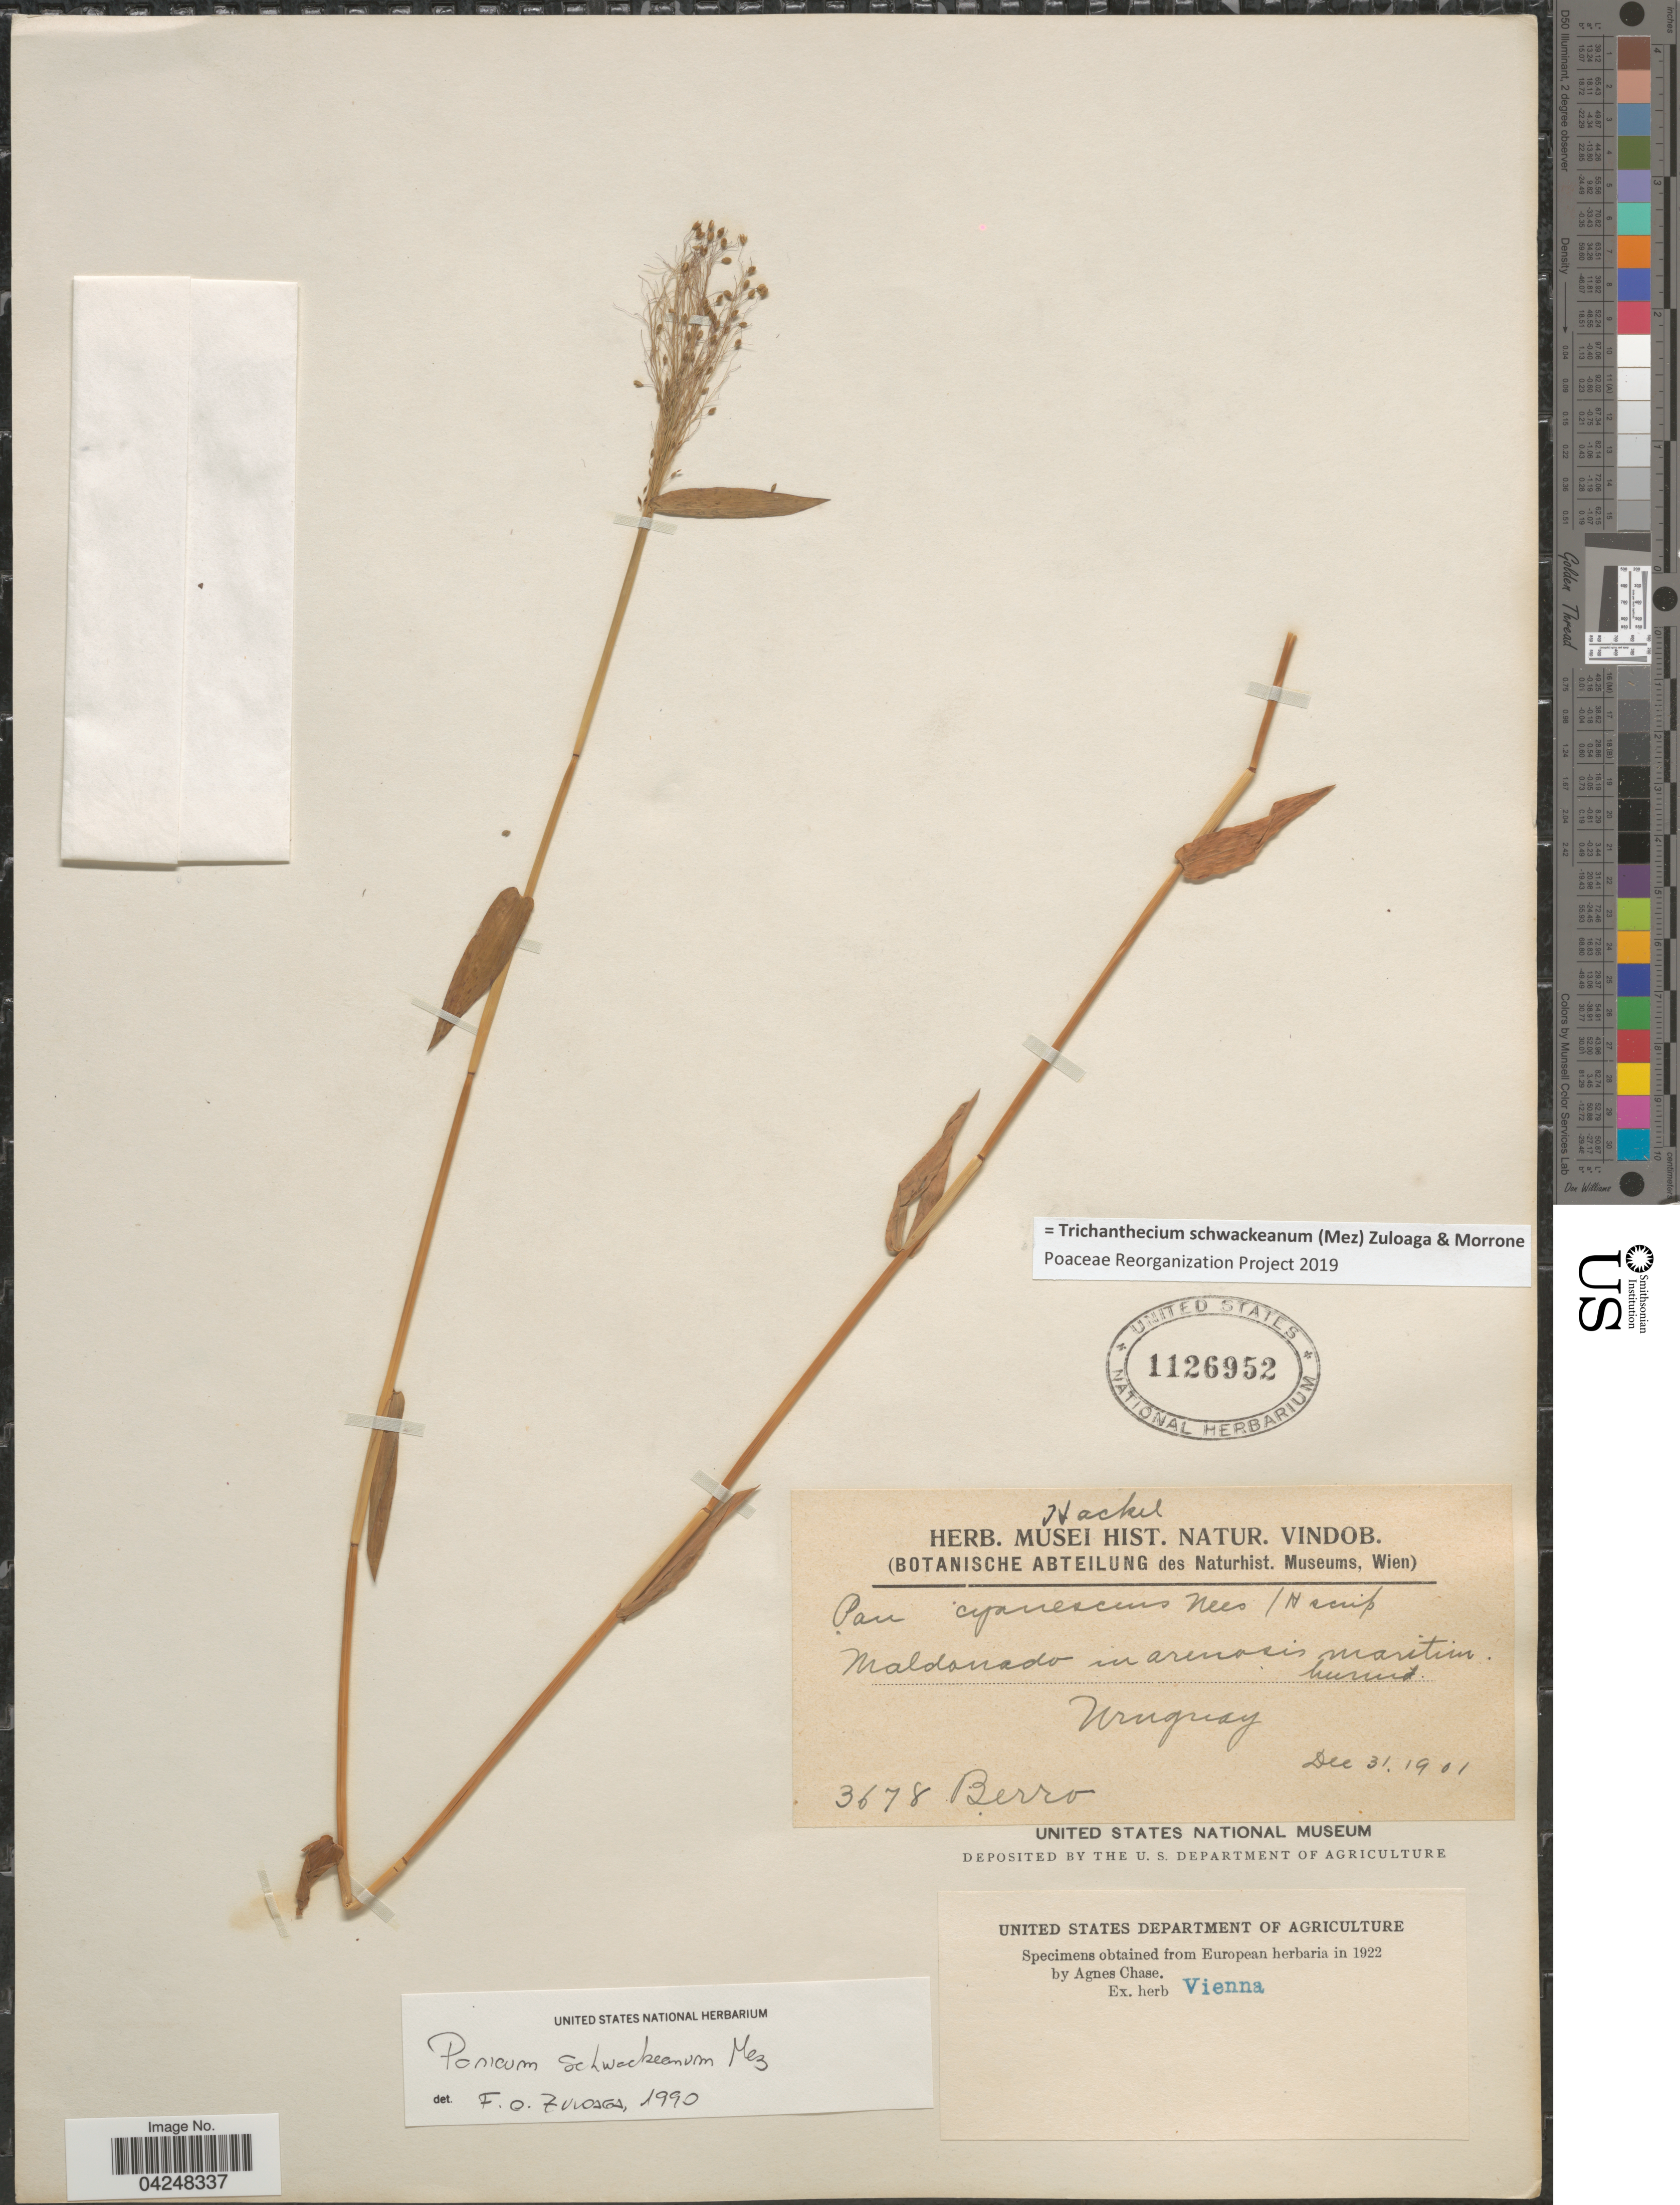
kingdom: Plantae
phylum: Tracheophyta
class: Liliopsida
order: Poales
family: Poaceae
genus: Trichanthecium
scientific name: Trichanthecium schwackeanum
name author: (Mez) Zuloaga & Morrone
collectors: Berro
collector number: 3678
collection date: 1901-12-31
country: Uruguay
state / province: Maldonado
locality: Maldonado in arenosis maritim humid.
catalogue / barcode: US 1126952